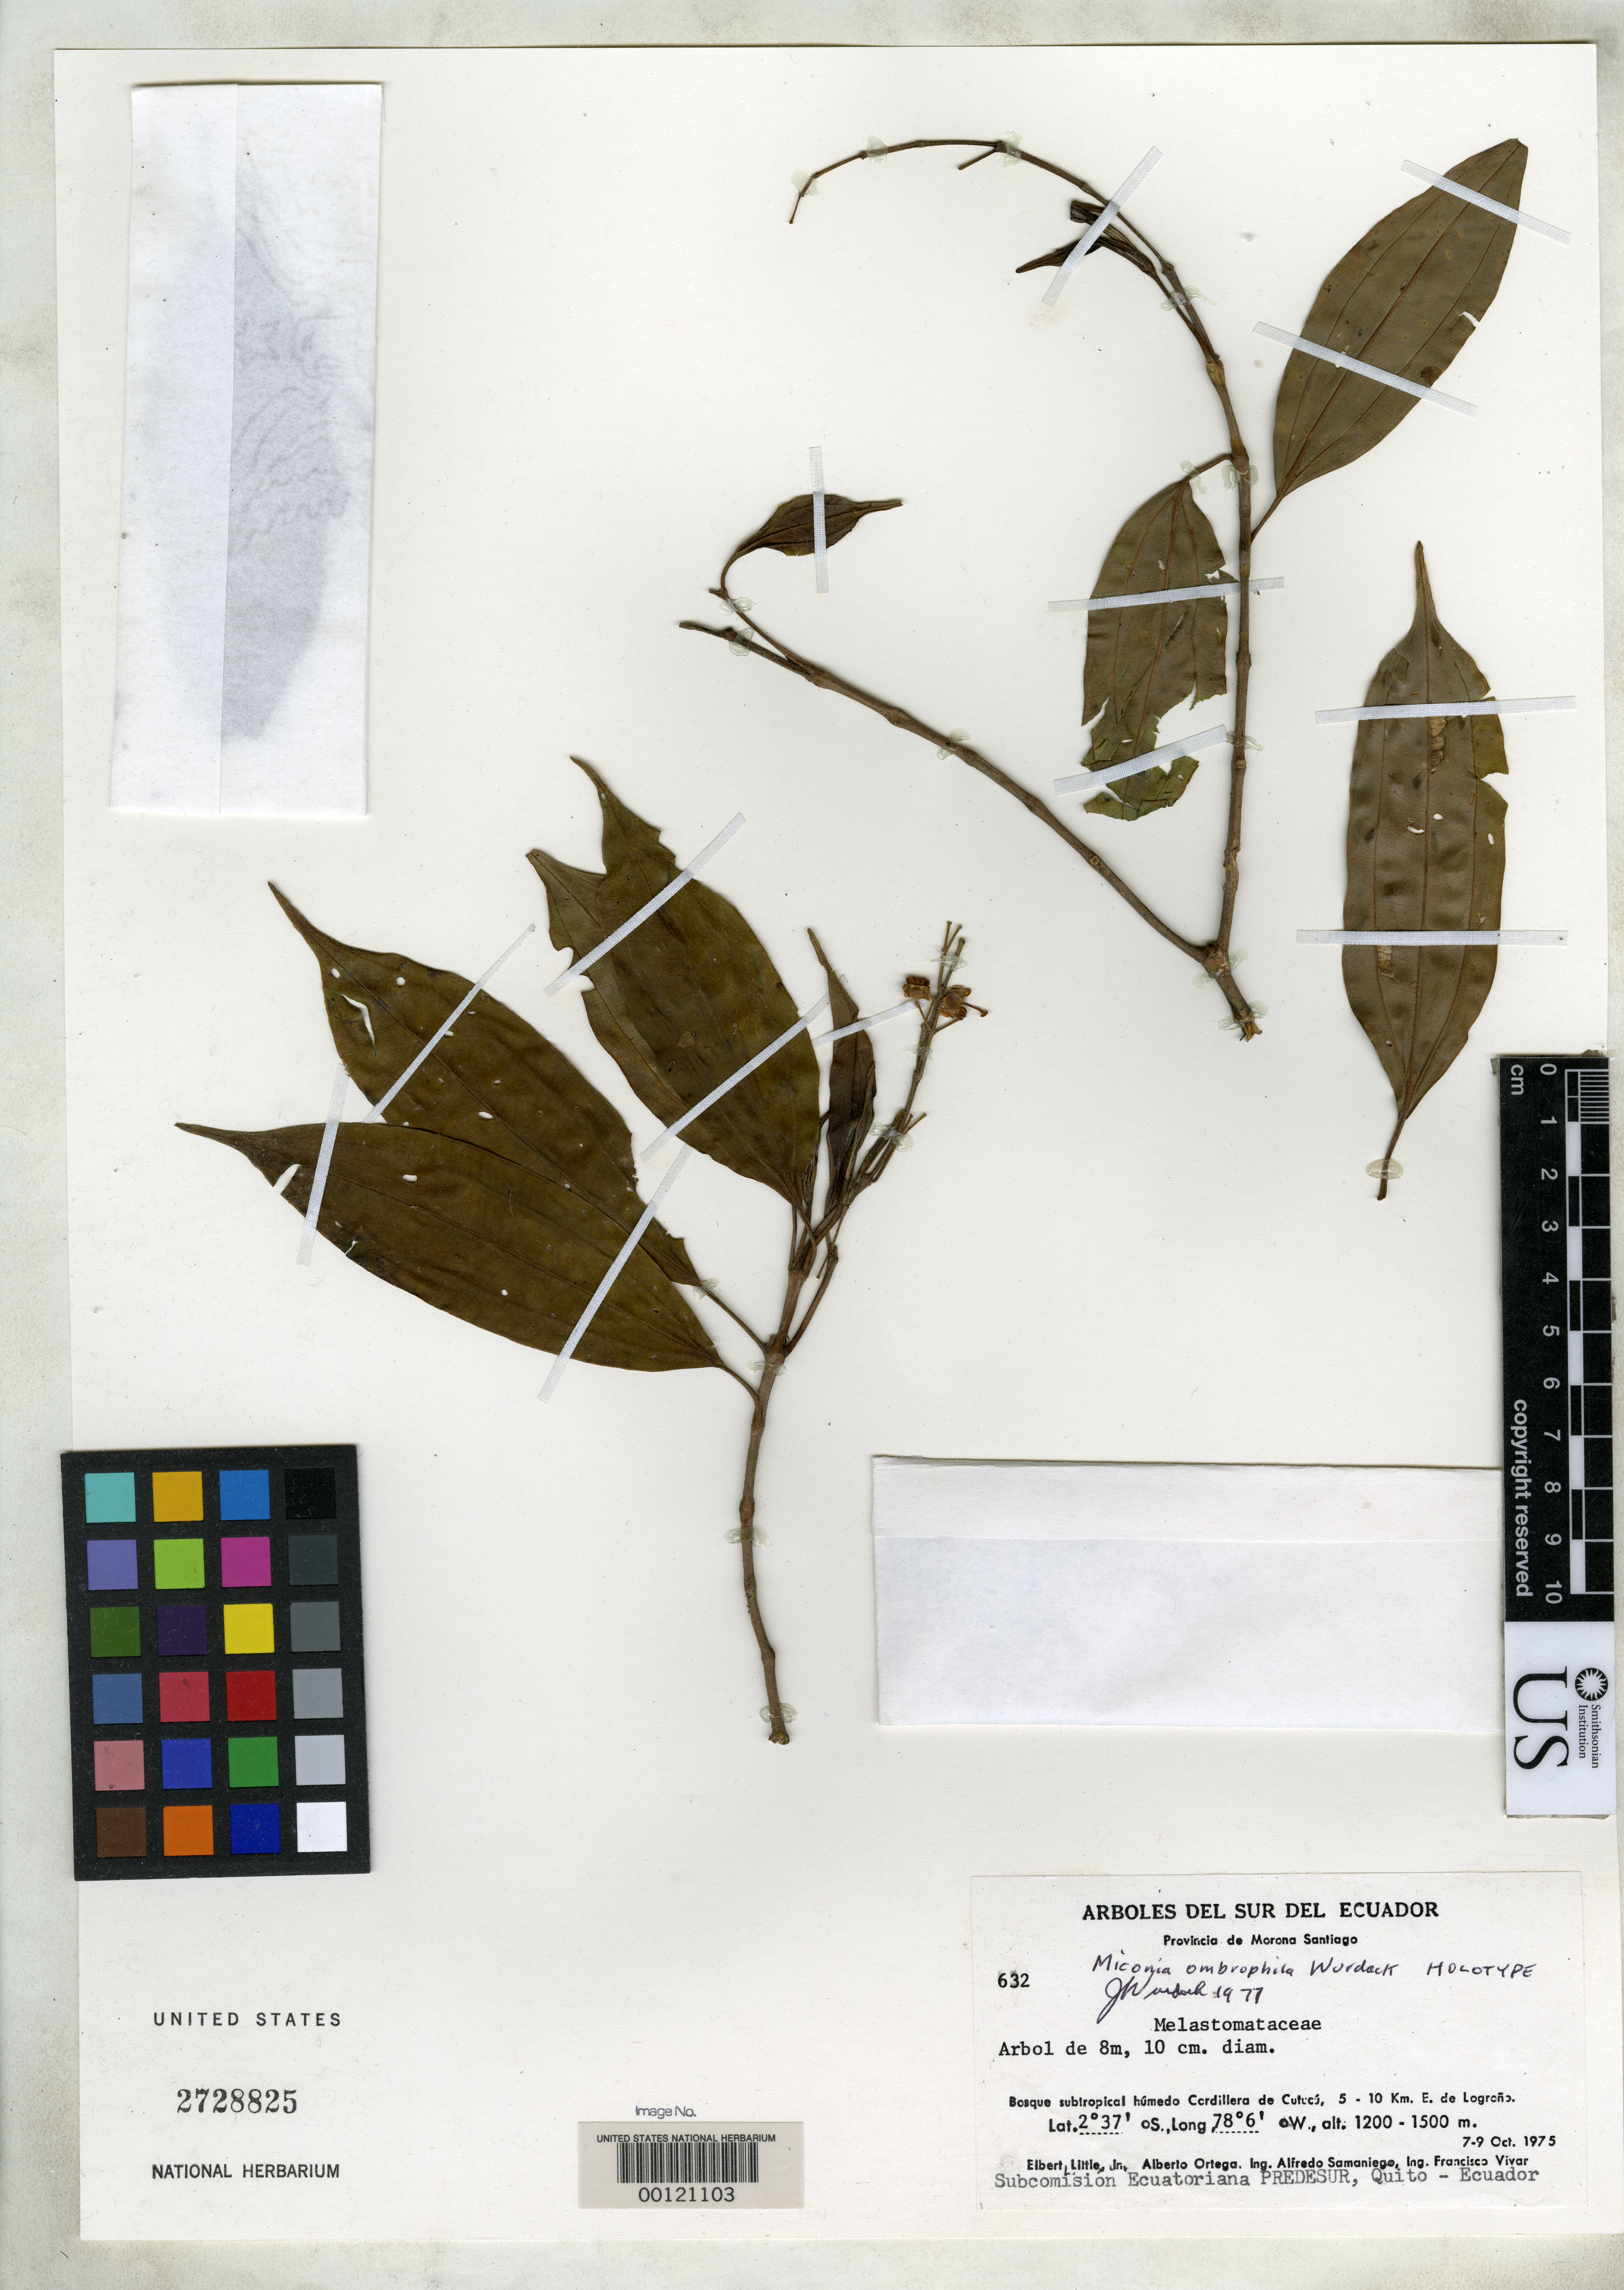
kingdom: Plantae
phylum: Tracheophyta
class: Magnoliopsida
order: Myrtales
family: Melastomataceae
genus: Miconia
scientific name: Miconia ombrophila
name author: Wurdack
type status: Holotype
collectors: E. L. Little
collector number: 632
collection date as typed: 07 Oct 1975 to 09 Oct 1975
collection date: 1975-10-07/1975-10-09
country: Ecuador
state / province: Morona-Santiago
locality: Cordillera Cutucu.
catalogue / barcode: US 2728825